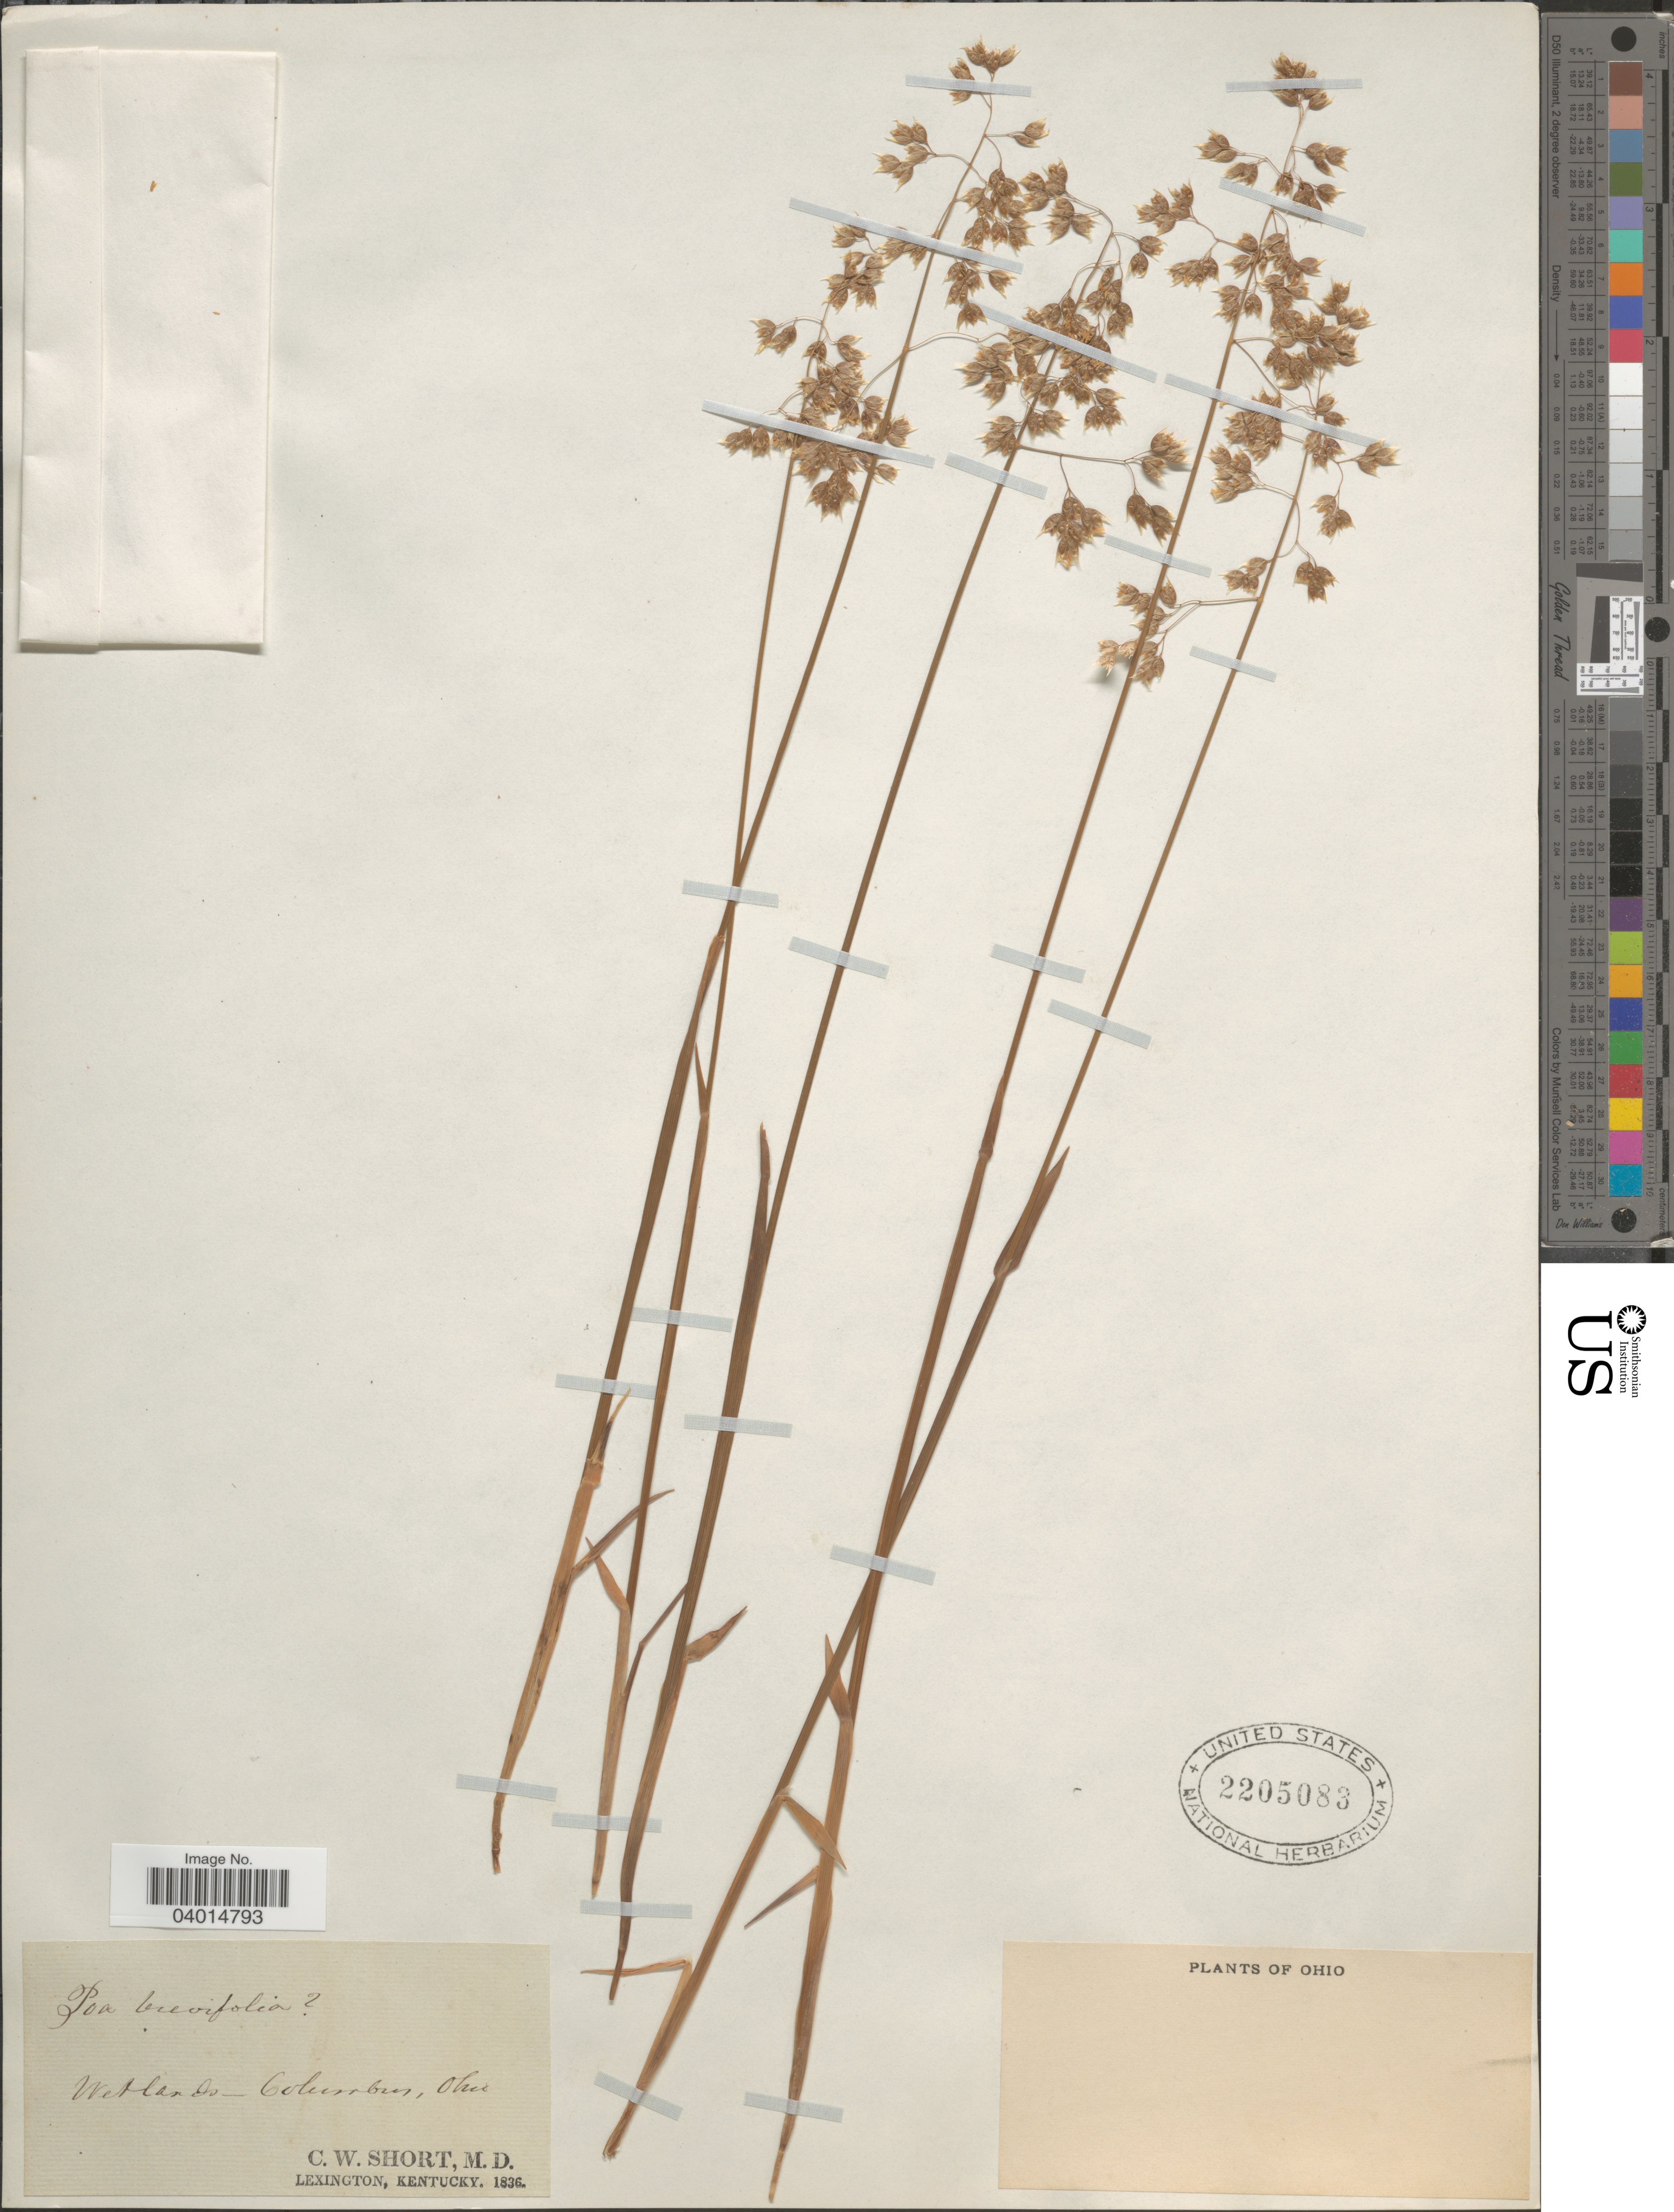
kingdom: Plantae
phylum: Tracheophyta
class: Liliopsida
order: Poales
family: Poaceae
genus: Anthoxanthum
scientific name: Anthoxanthum sp.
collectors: C. W. Short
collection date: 1836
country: United States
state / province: Ohio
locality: Wetlands- Columbus.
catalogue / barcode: US 2205083